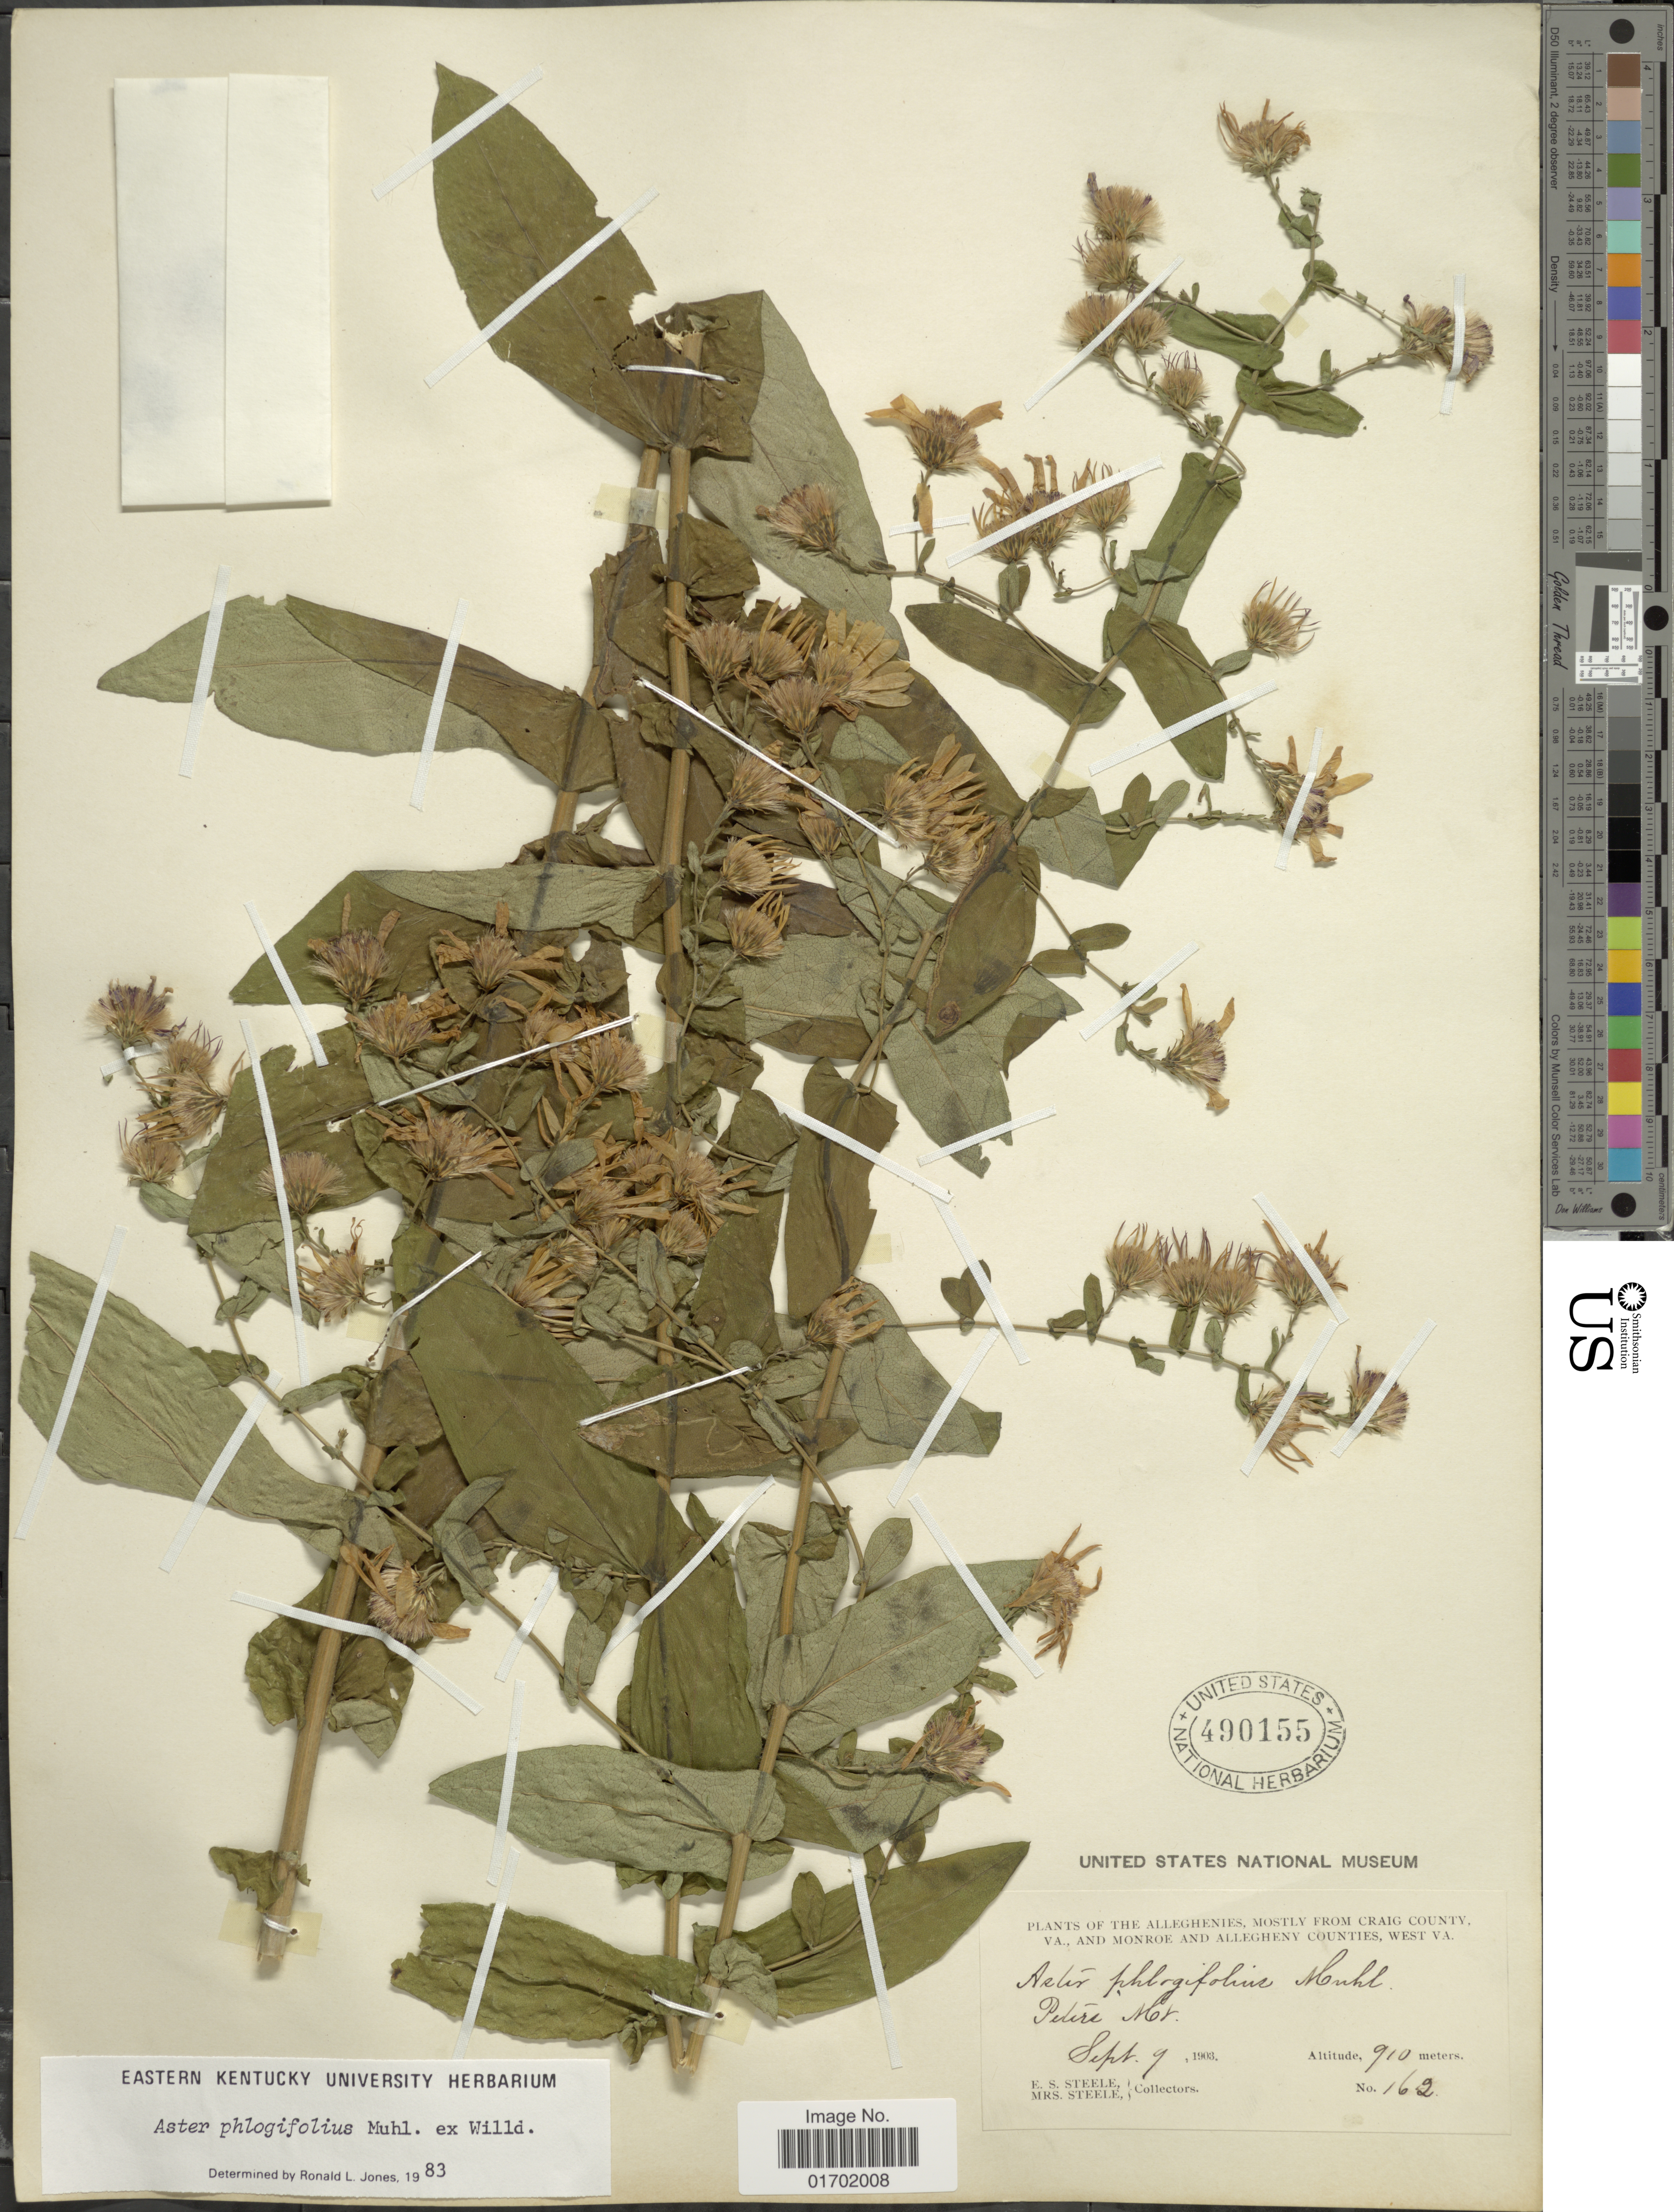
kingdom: Plantae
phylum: Tracheophyta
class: Magnoliopsida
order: Asterales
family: Asteraceae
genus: Symphyotrichum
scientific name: Symphyotrichum phlogifolium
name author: (Muhl. ex Willd.) G.L. Nesom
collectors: E. Steele & Mrs. E. S. Steele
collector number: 162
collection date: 1903-09-09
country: United States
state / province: Virginia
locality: Alleghenies, mostly from Craig County, Va., and Monroe and Allegheny Counties, West Va., Peters Mt.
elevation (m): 910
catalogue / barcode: US 490155